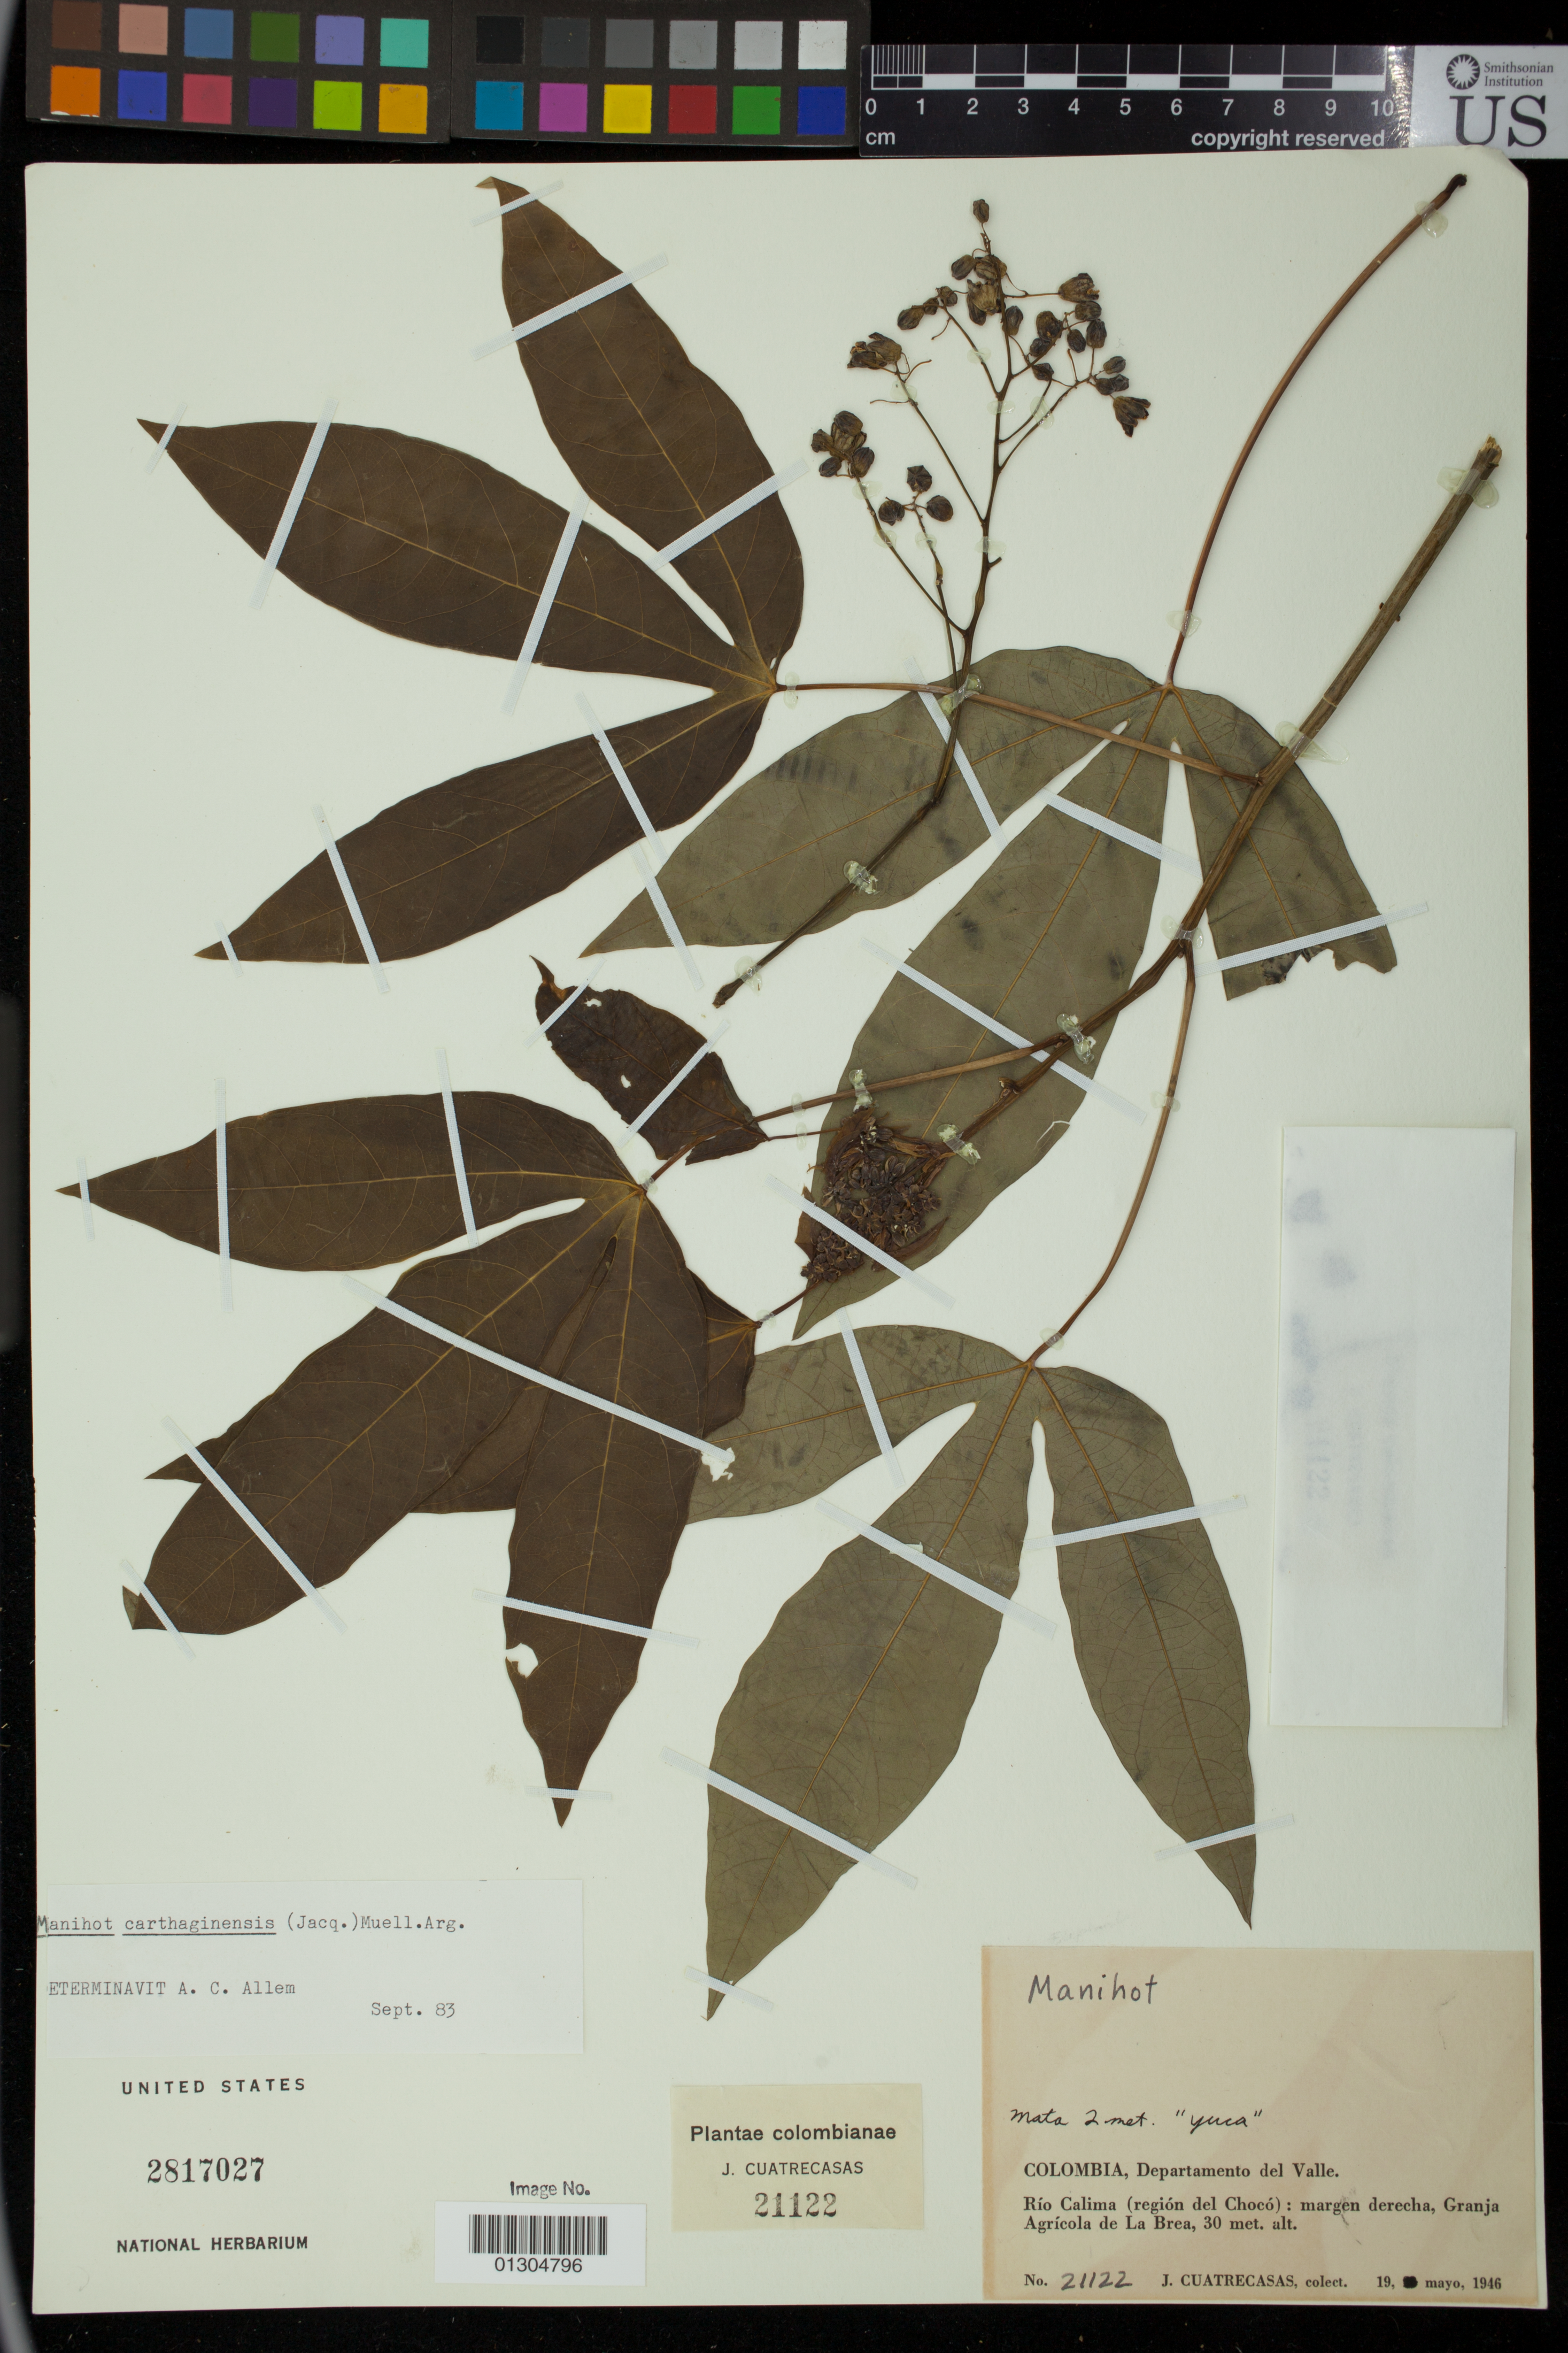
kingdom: Plantae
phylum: Tracheophyta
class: Magnoliopsida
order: Malpighiales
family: Euphorbiaceae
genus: Manihot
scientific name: Manihot esculenta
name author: Crantz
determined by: Mendoza, M.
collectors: J. Cuatrecasas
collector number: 21122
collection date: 1946-05-19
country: Colombia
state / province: Valle del Cauca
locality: Rio Calima: margen derecha, Granja Agricola de La Brea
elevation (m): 30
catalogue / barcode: US 2817027